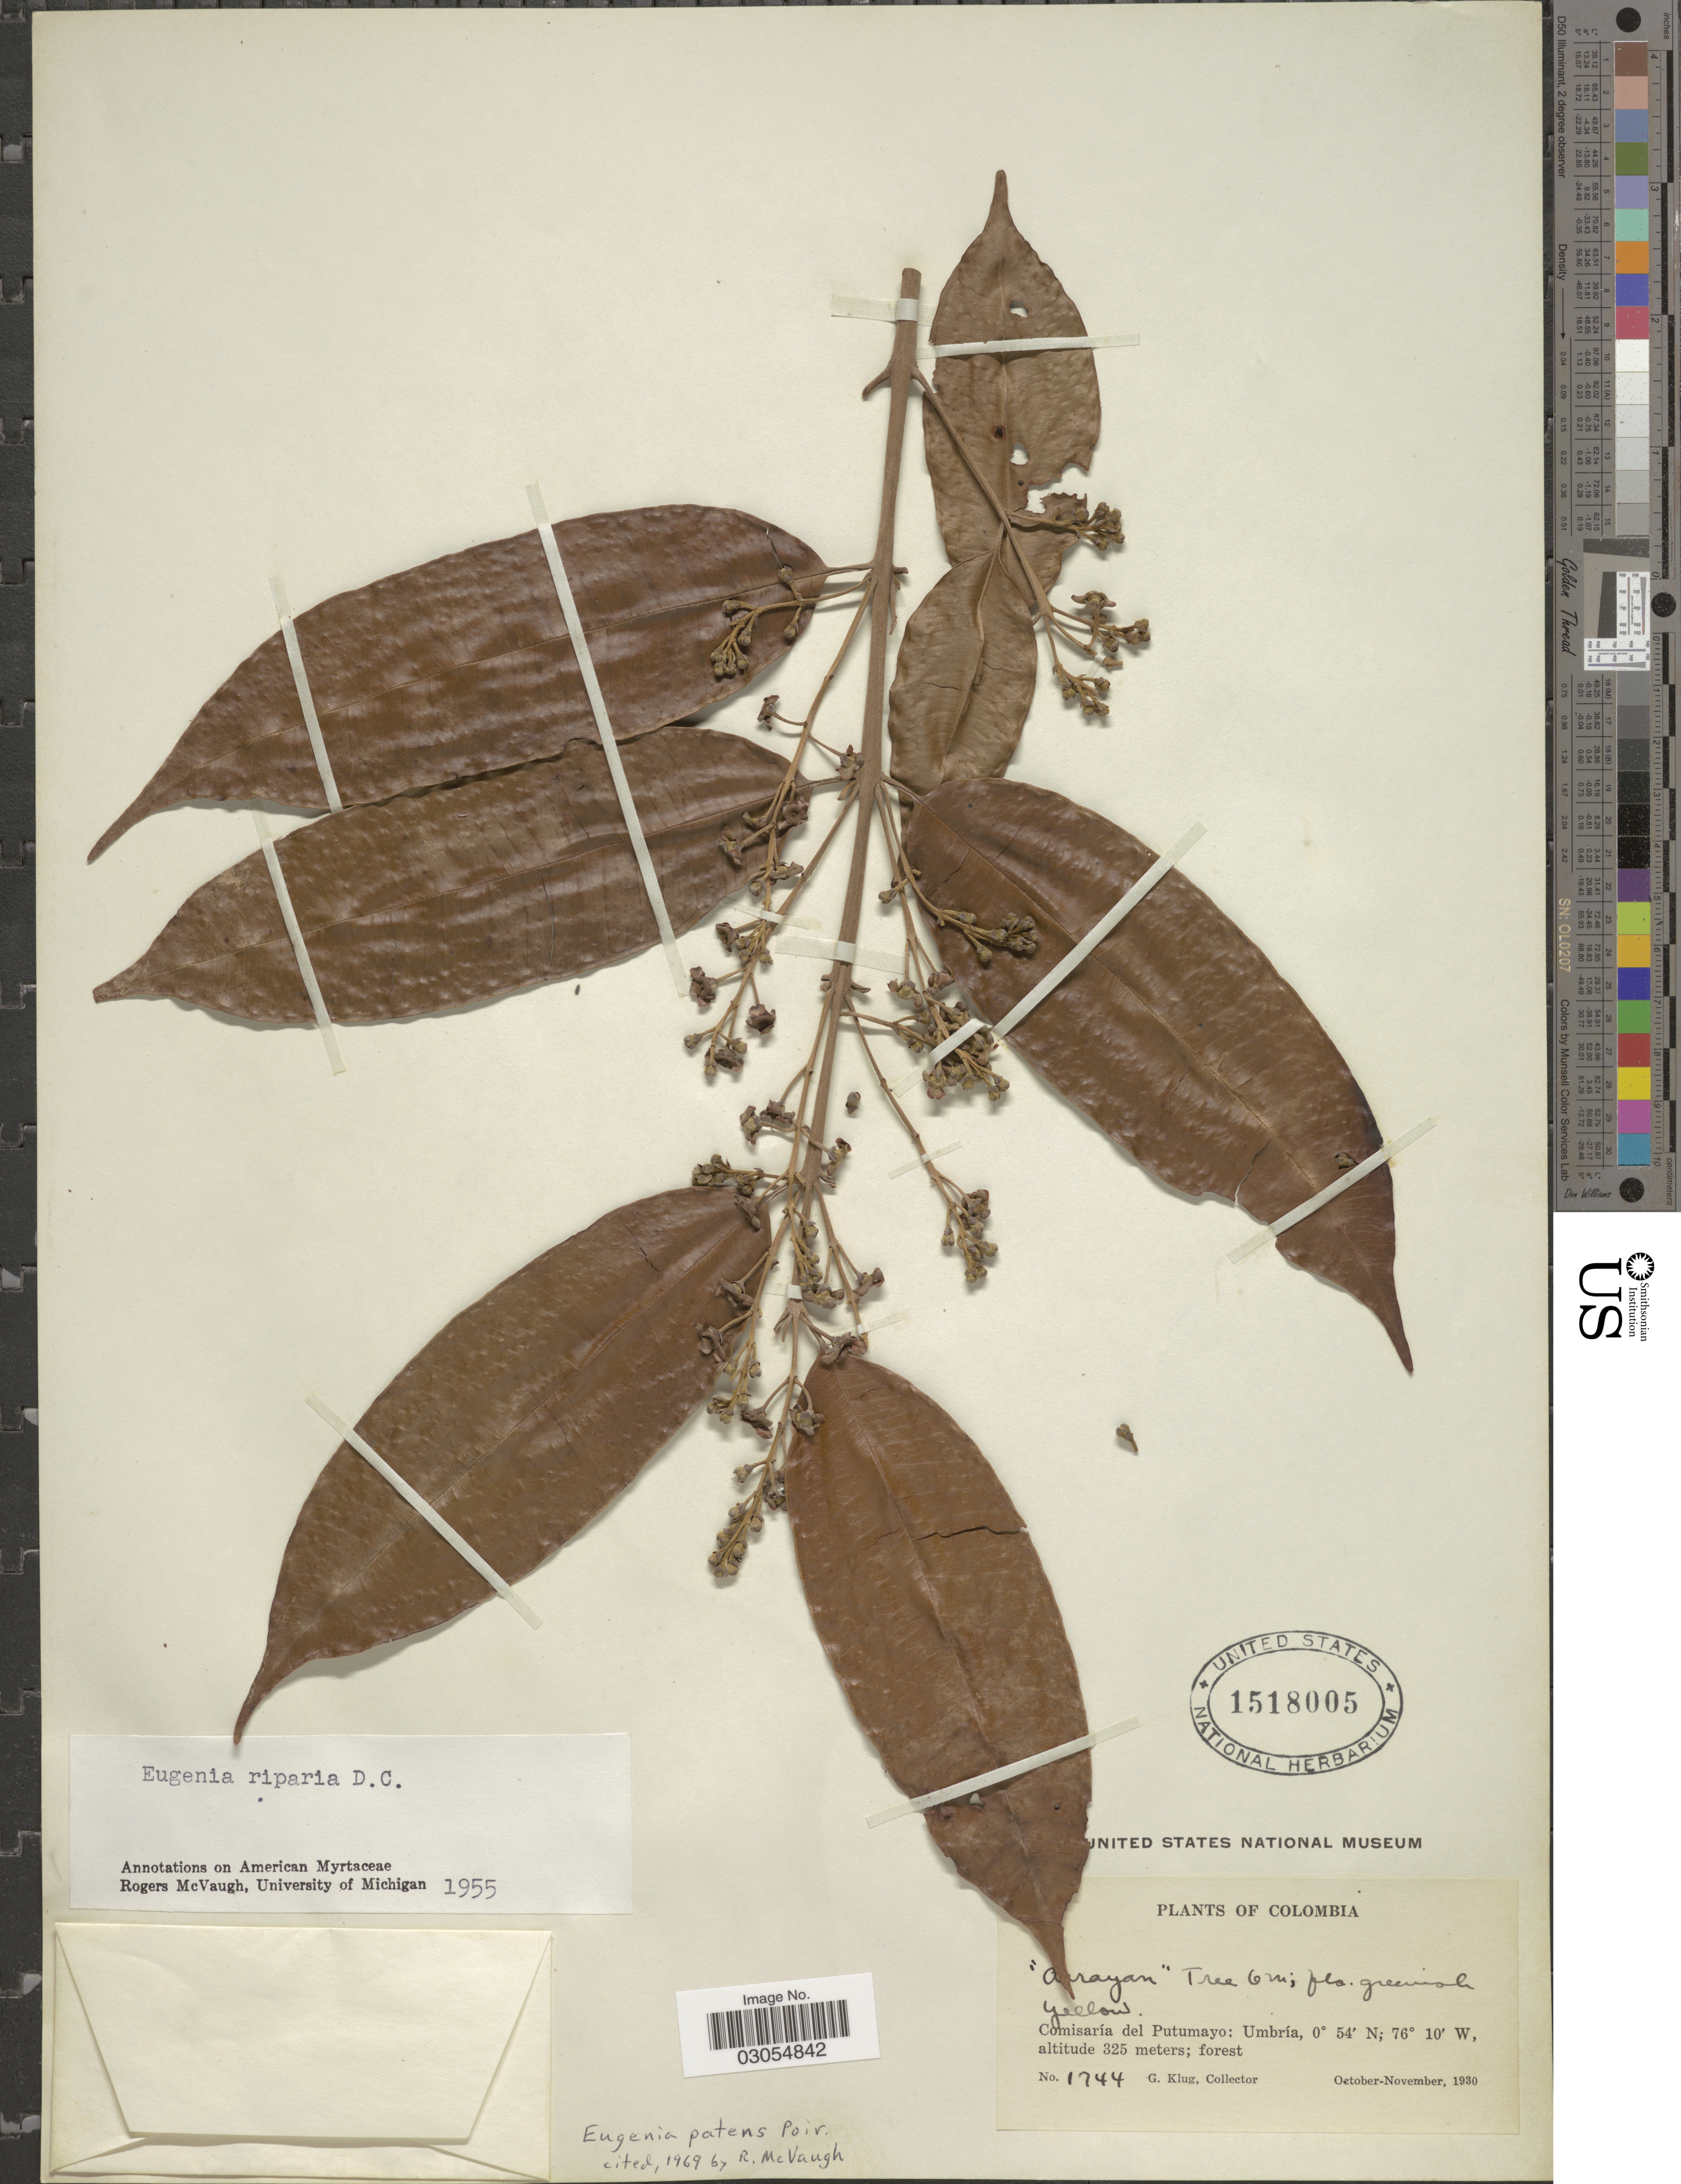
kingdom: Plantae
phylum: Tracheophyta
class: Magnoliopsida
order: Myrtales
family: Myrtaceae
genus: Eugenia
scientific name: Eugenia polystachya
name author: Rich.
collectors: G. Klug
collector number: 1744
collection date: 1930-10/1930-11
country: Colombia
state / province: Putumayo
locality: Comisaría del Putumayo: Umbría.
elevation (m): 325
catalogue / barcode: US 1518005